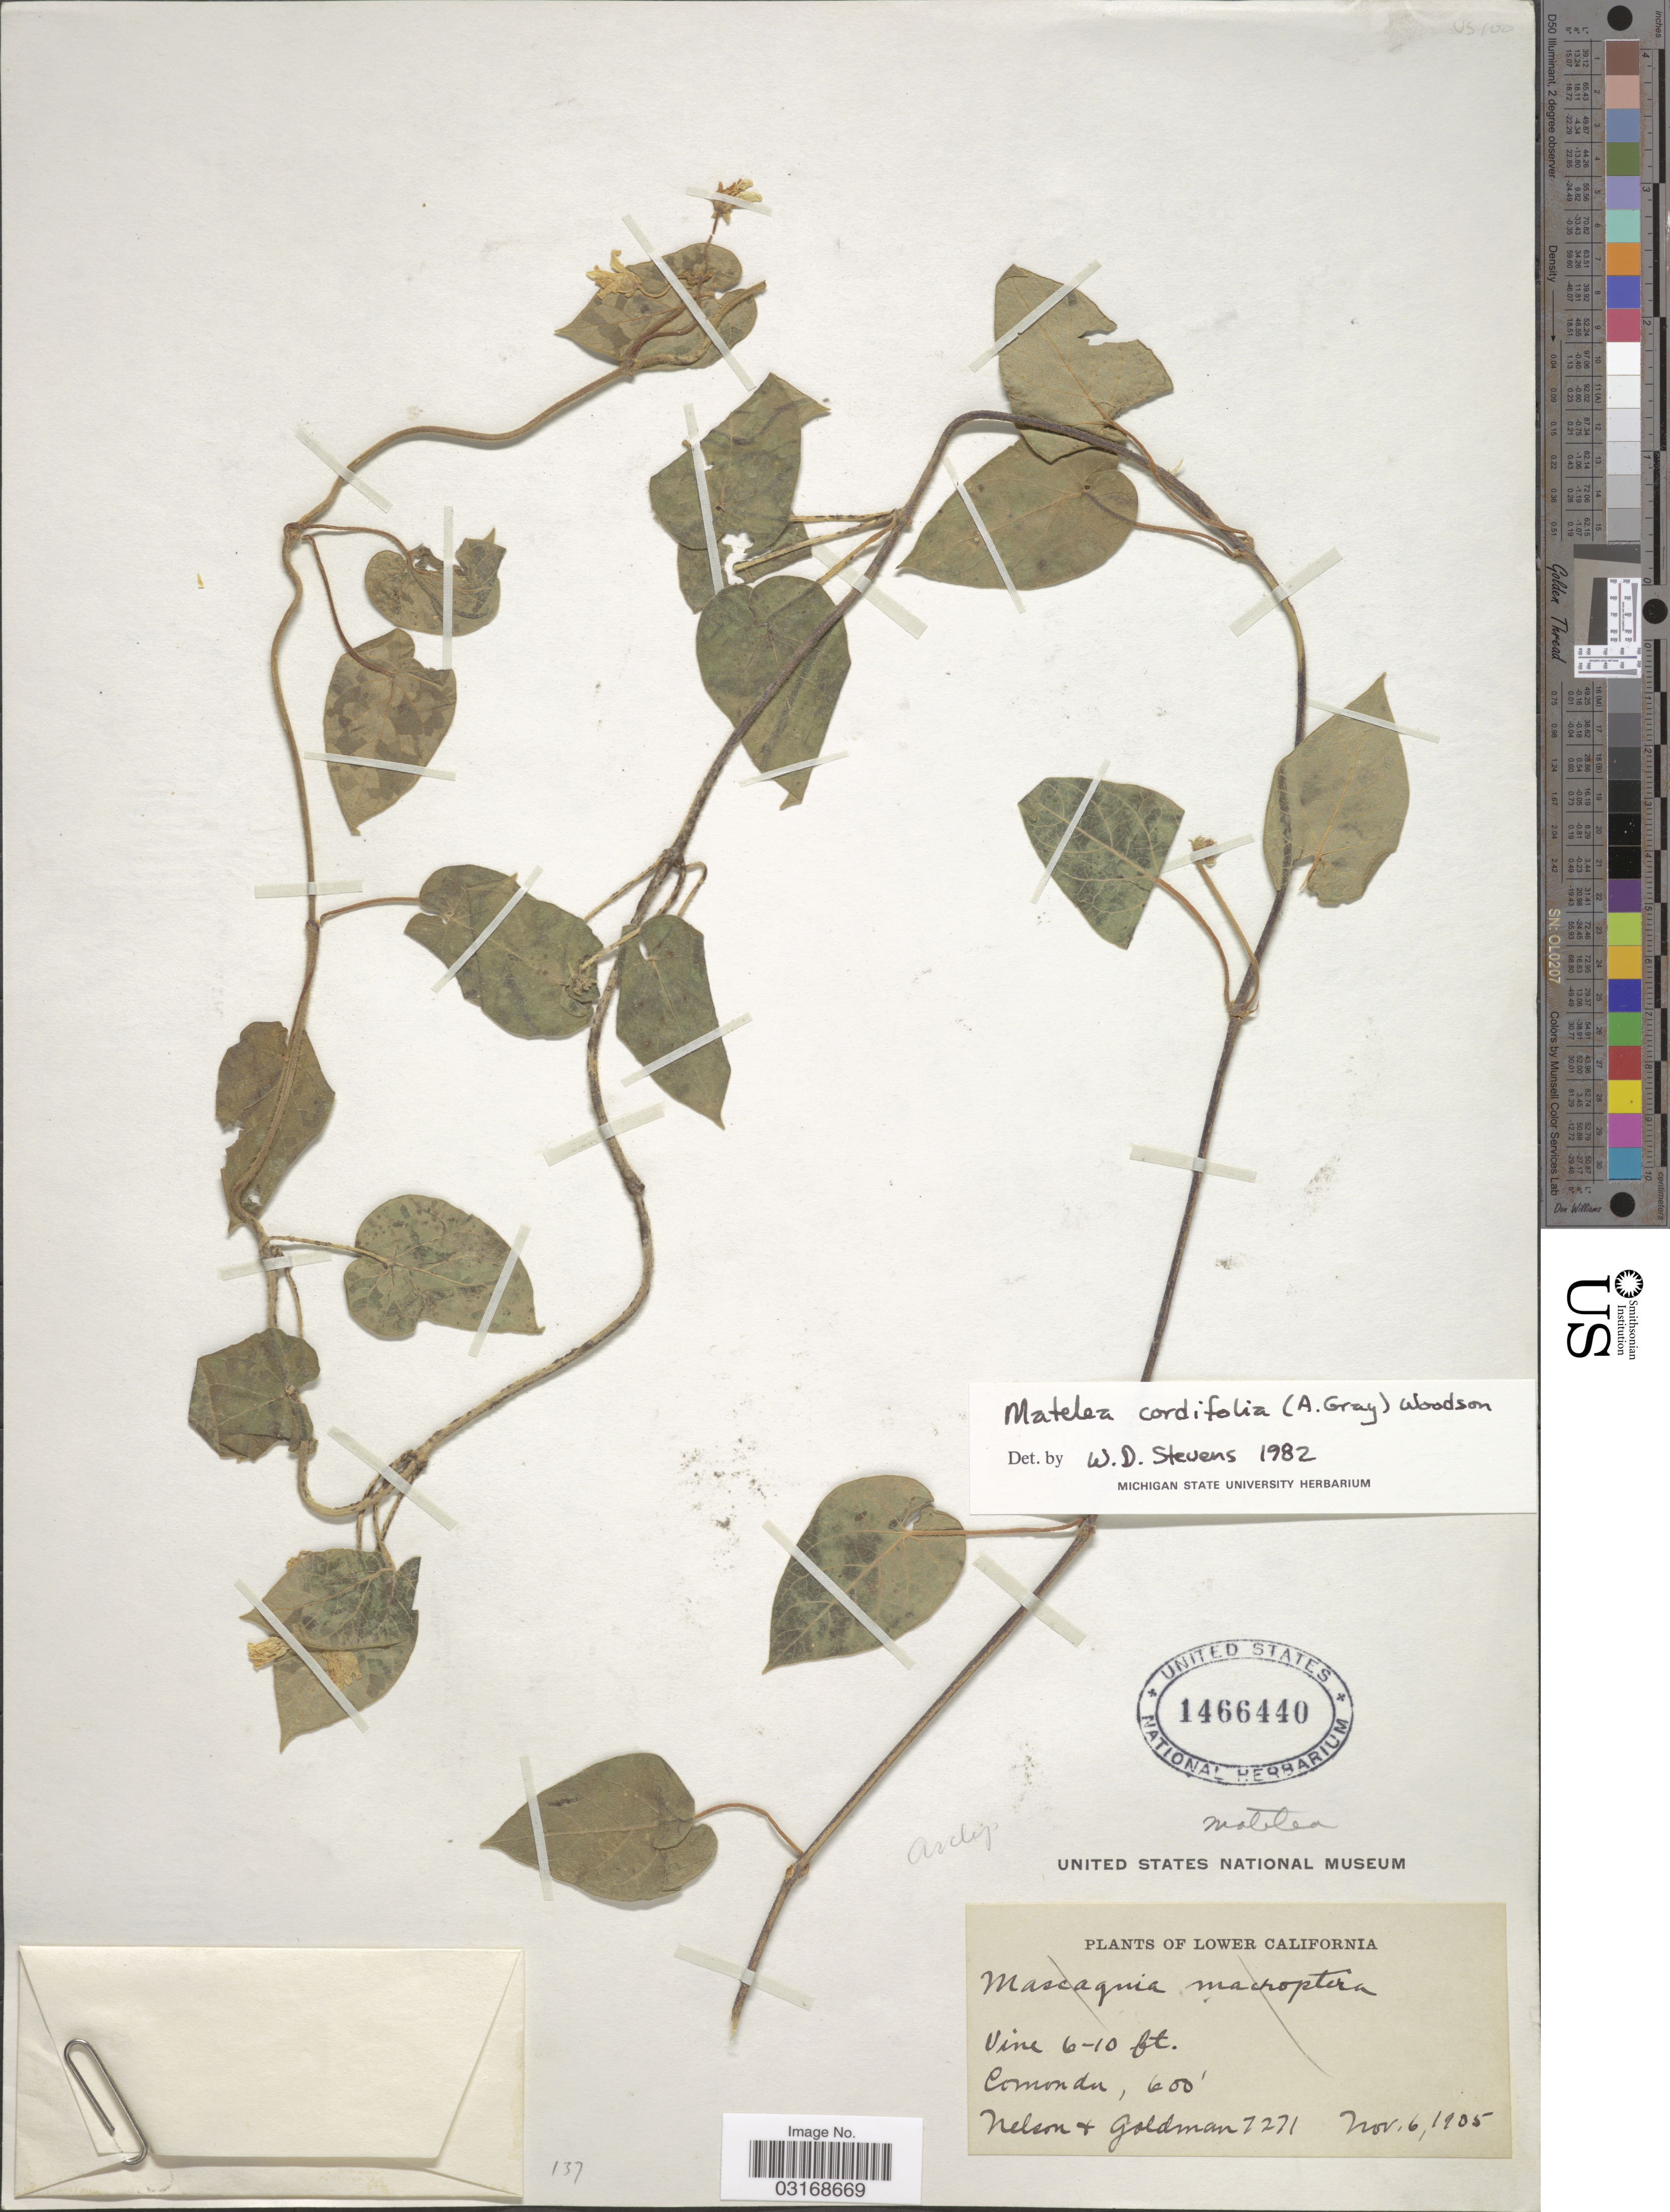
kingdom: Plantae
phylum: Tracheophyta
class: Magnoliopsida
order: Gentianales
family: Apocynaceae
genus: Matelea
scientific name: Matelea cordifolia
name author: (A. Gray) Woodson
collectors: Nelson, -- & -- Goldman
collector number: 7271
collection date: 1905-11-06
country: Mexico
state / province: Baja California Sur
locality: Lower California. Comondu.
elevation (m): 183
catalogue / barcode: US 1466440